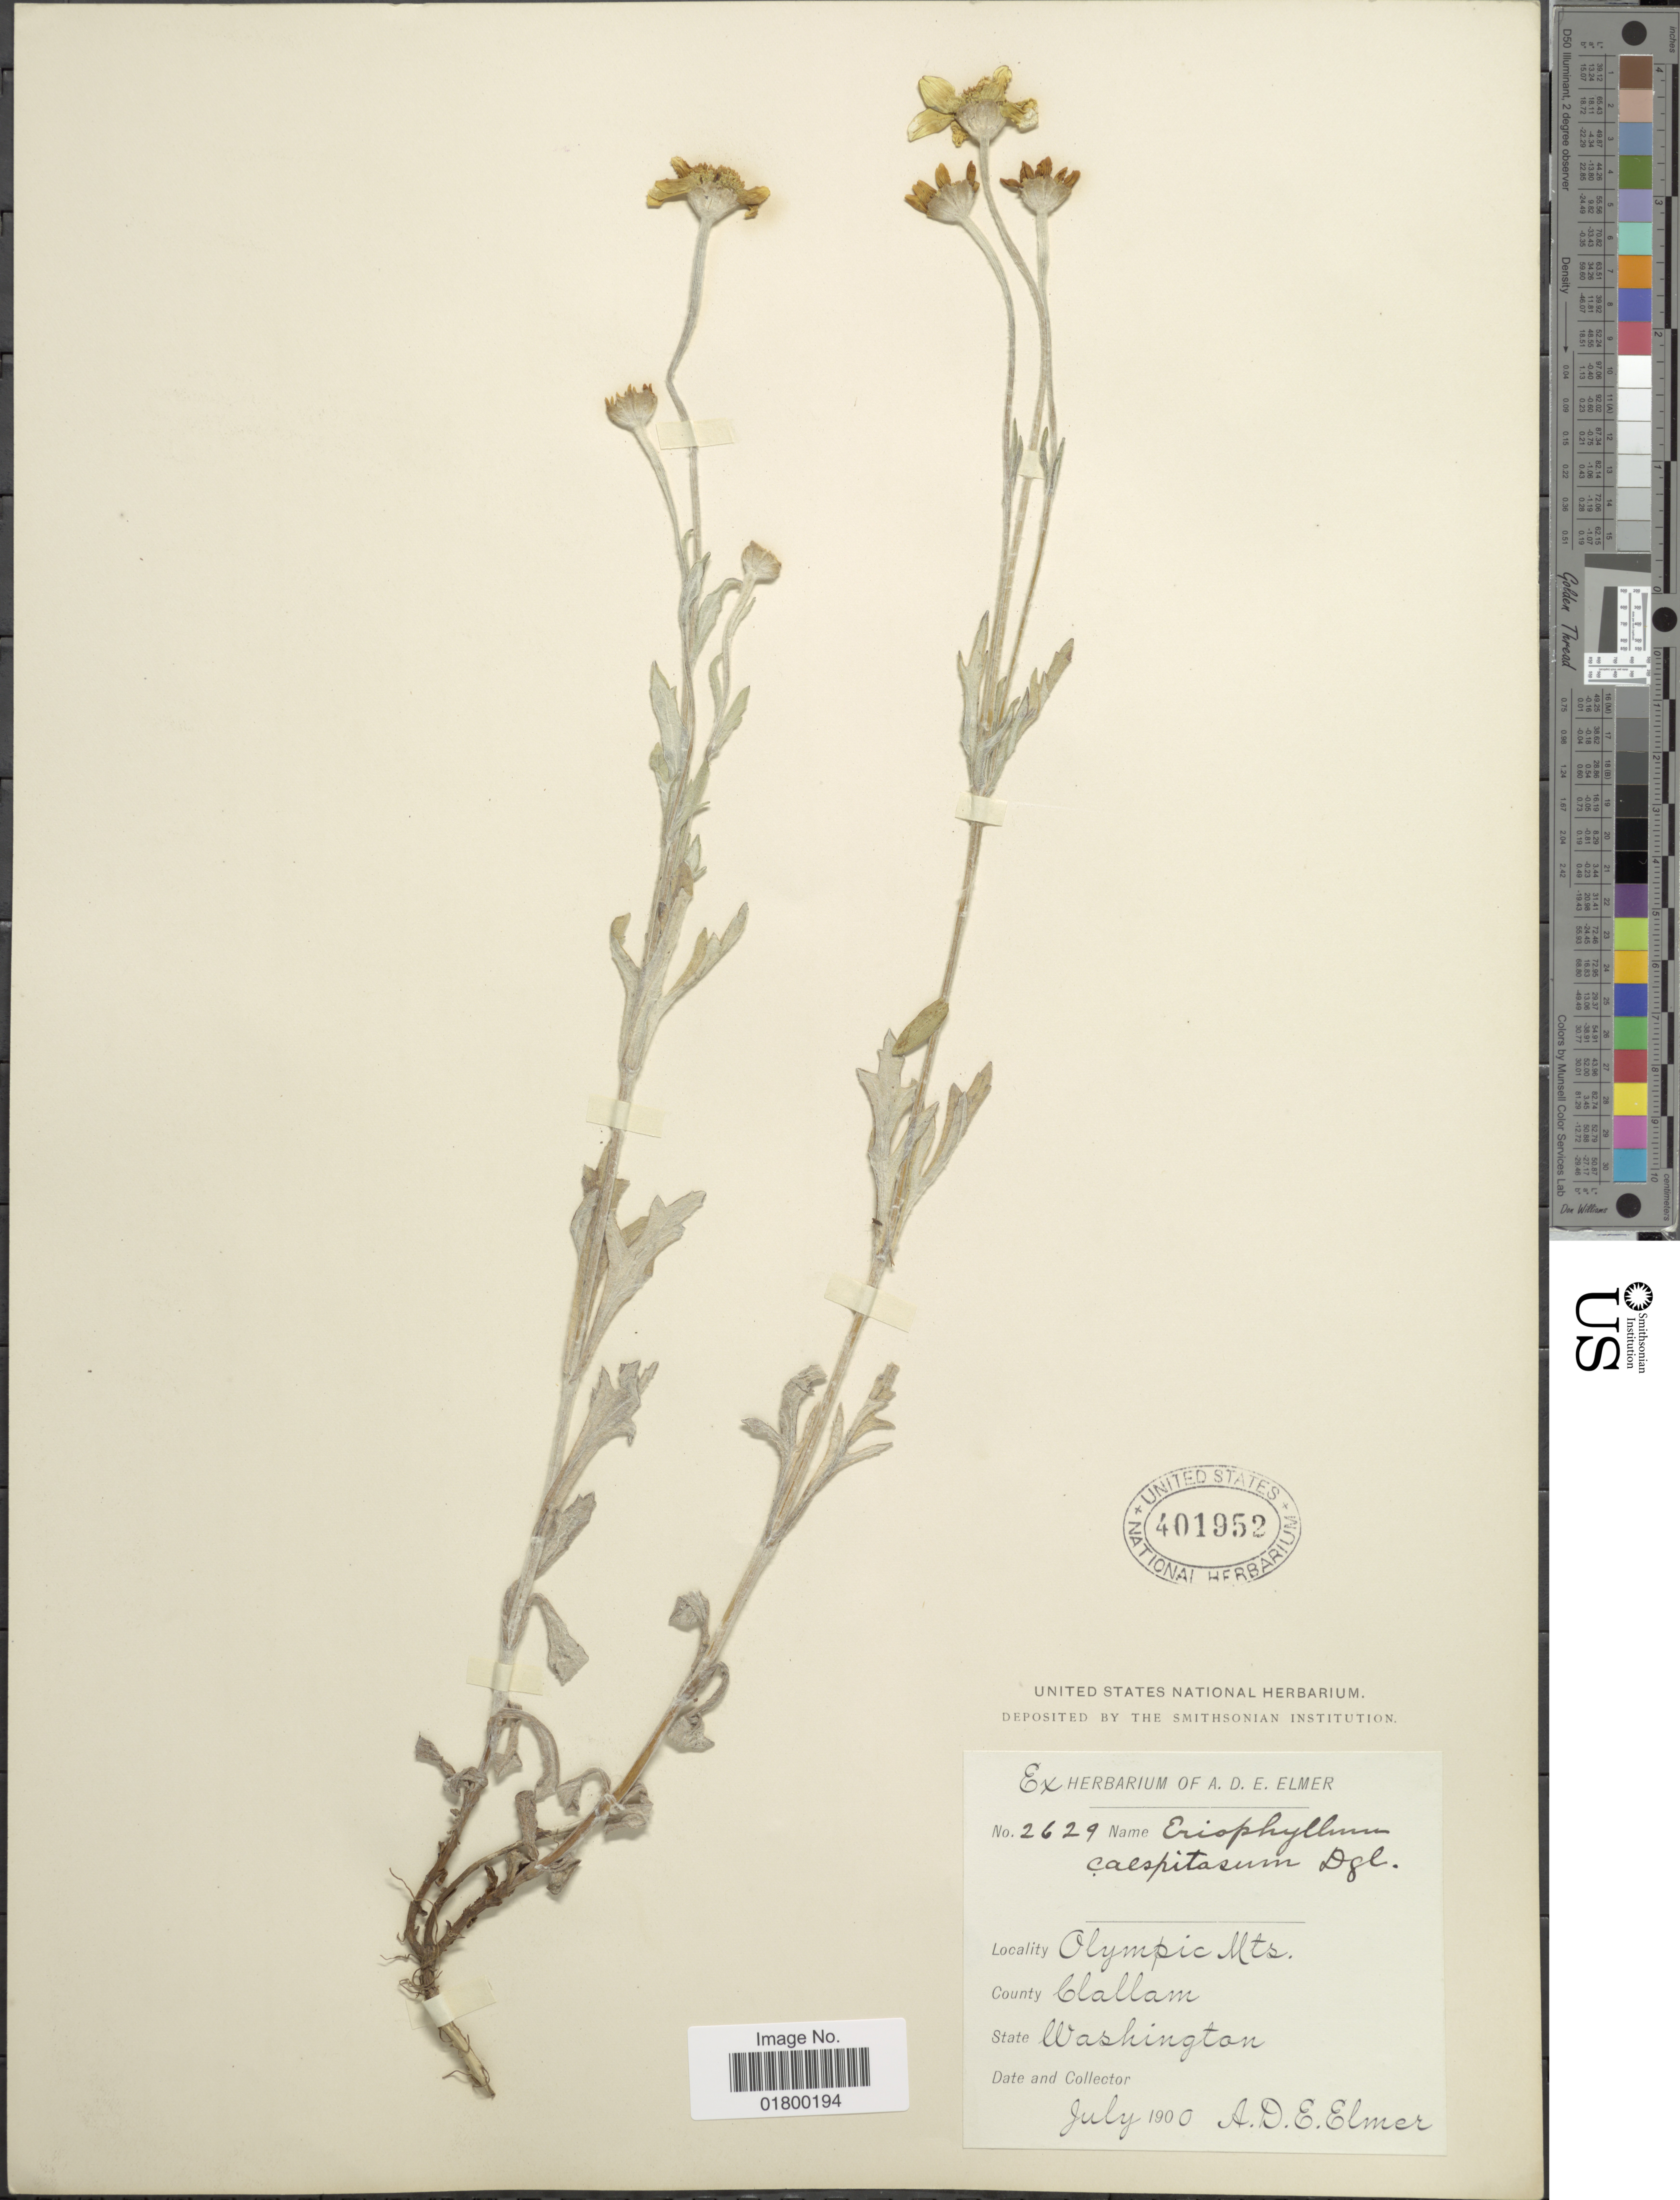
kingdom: Plantae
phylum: Tracheophyta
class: Magnoliopsida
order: Asterales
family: Asteraceae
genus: Eriophyllum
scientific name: Eriophyllum lanatum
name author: (Pursh) J. Forbes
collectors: A. D. E. Elmer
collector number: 2629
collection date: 1900-07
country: United States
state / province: Washington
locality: Olympic Mts., Clallam, State Washington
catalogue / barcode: US 401952